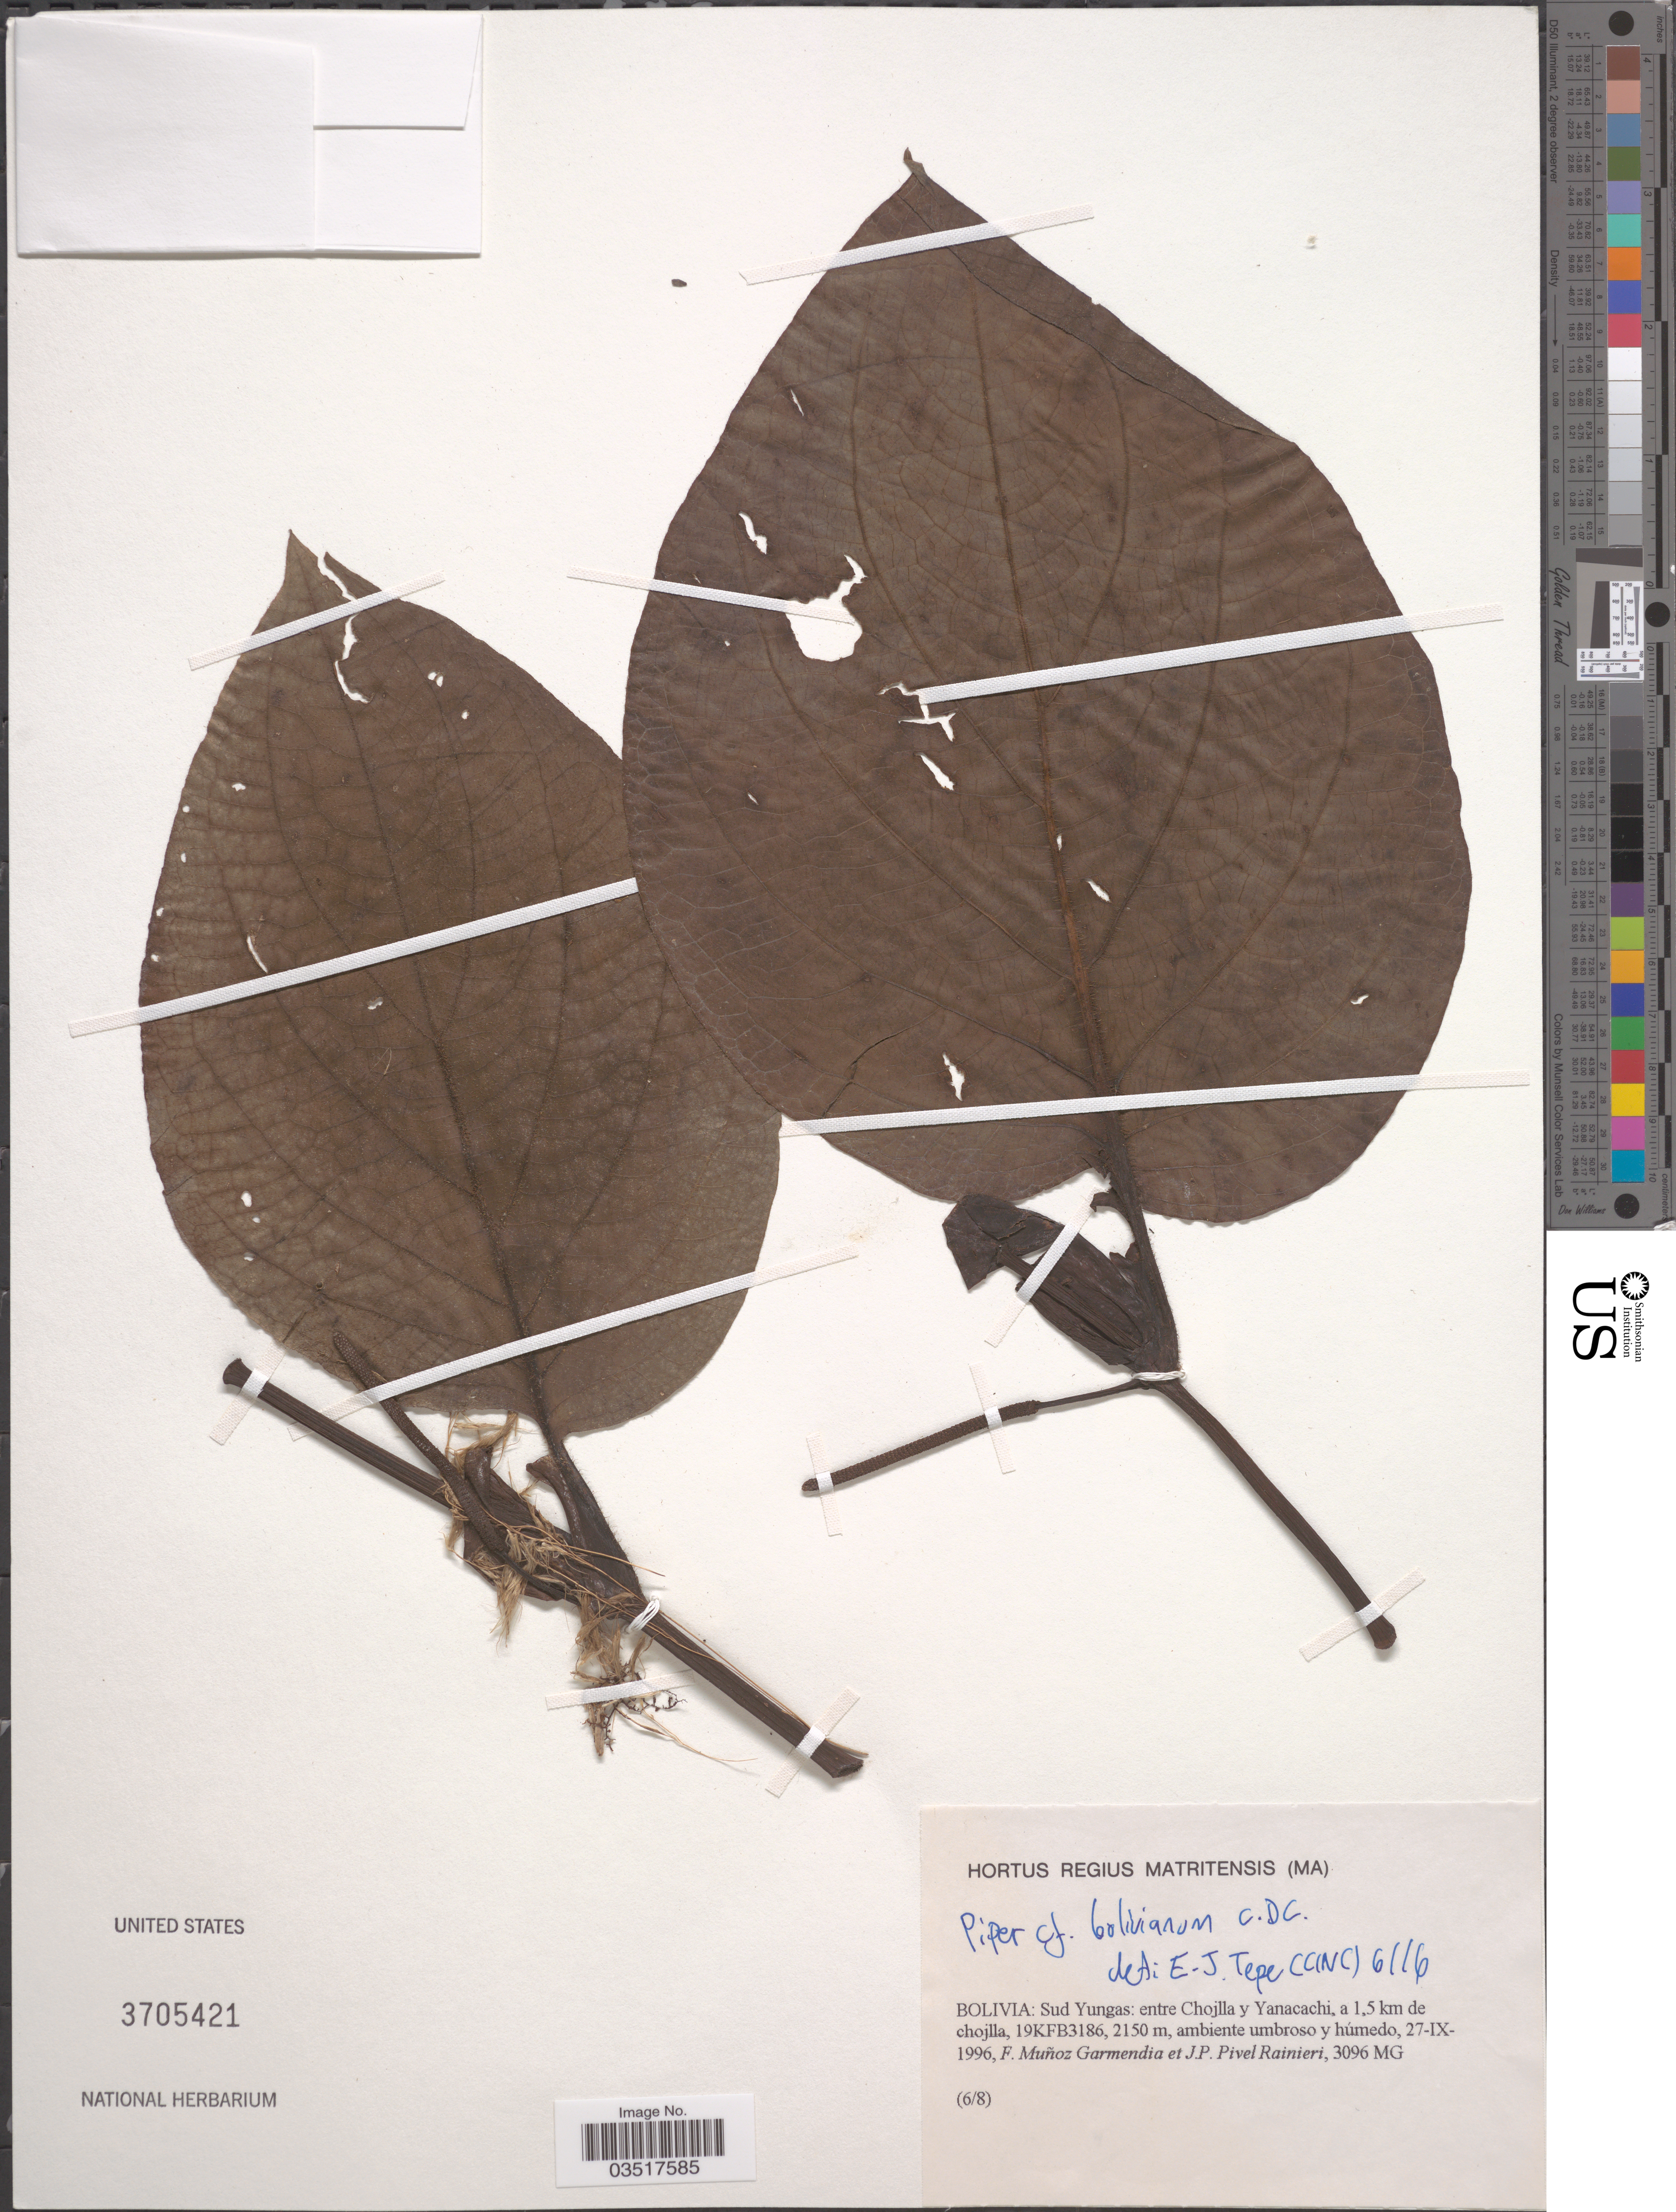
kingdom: Plantae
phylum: Tracheophyta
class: Magnoliopsida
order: Piperales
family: Piperaceae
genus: Piper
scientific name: Piper bolivaranum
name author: Yunck.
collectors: F. Muñoz Garmendia & J. Rainieri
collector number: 3096MG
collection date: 1996-09-27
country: Bolivia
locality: Sud Yungas: entre Chojlla y Yanacachi, a 1.5 km de chojlla, 19KFB3186.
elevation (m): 2150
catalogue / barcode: US 3705421